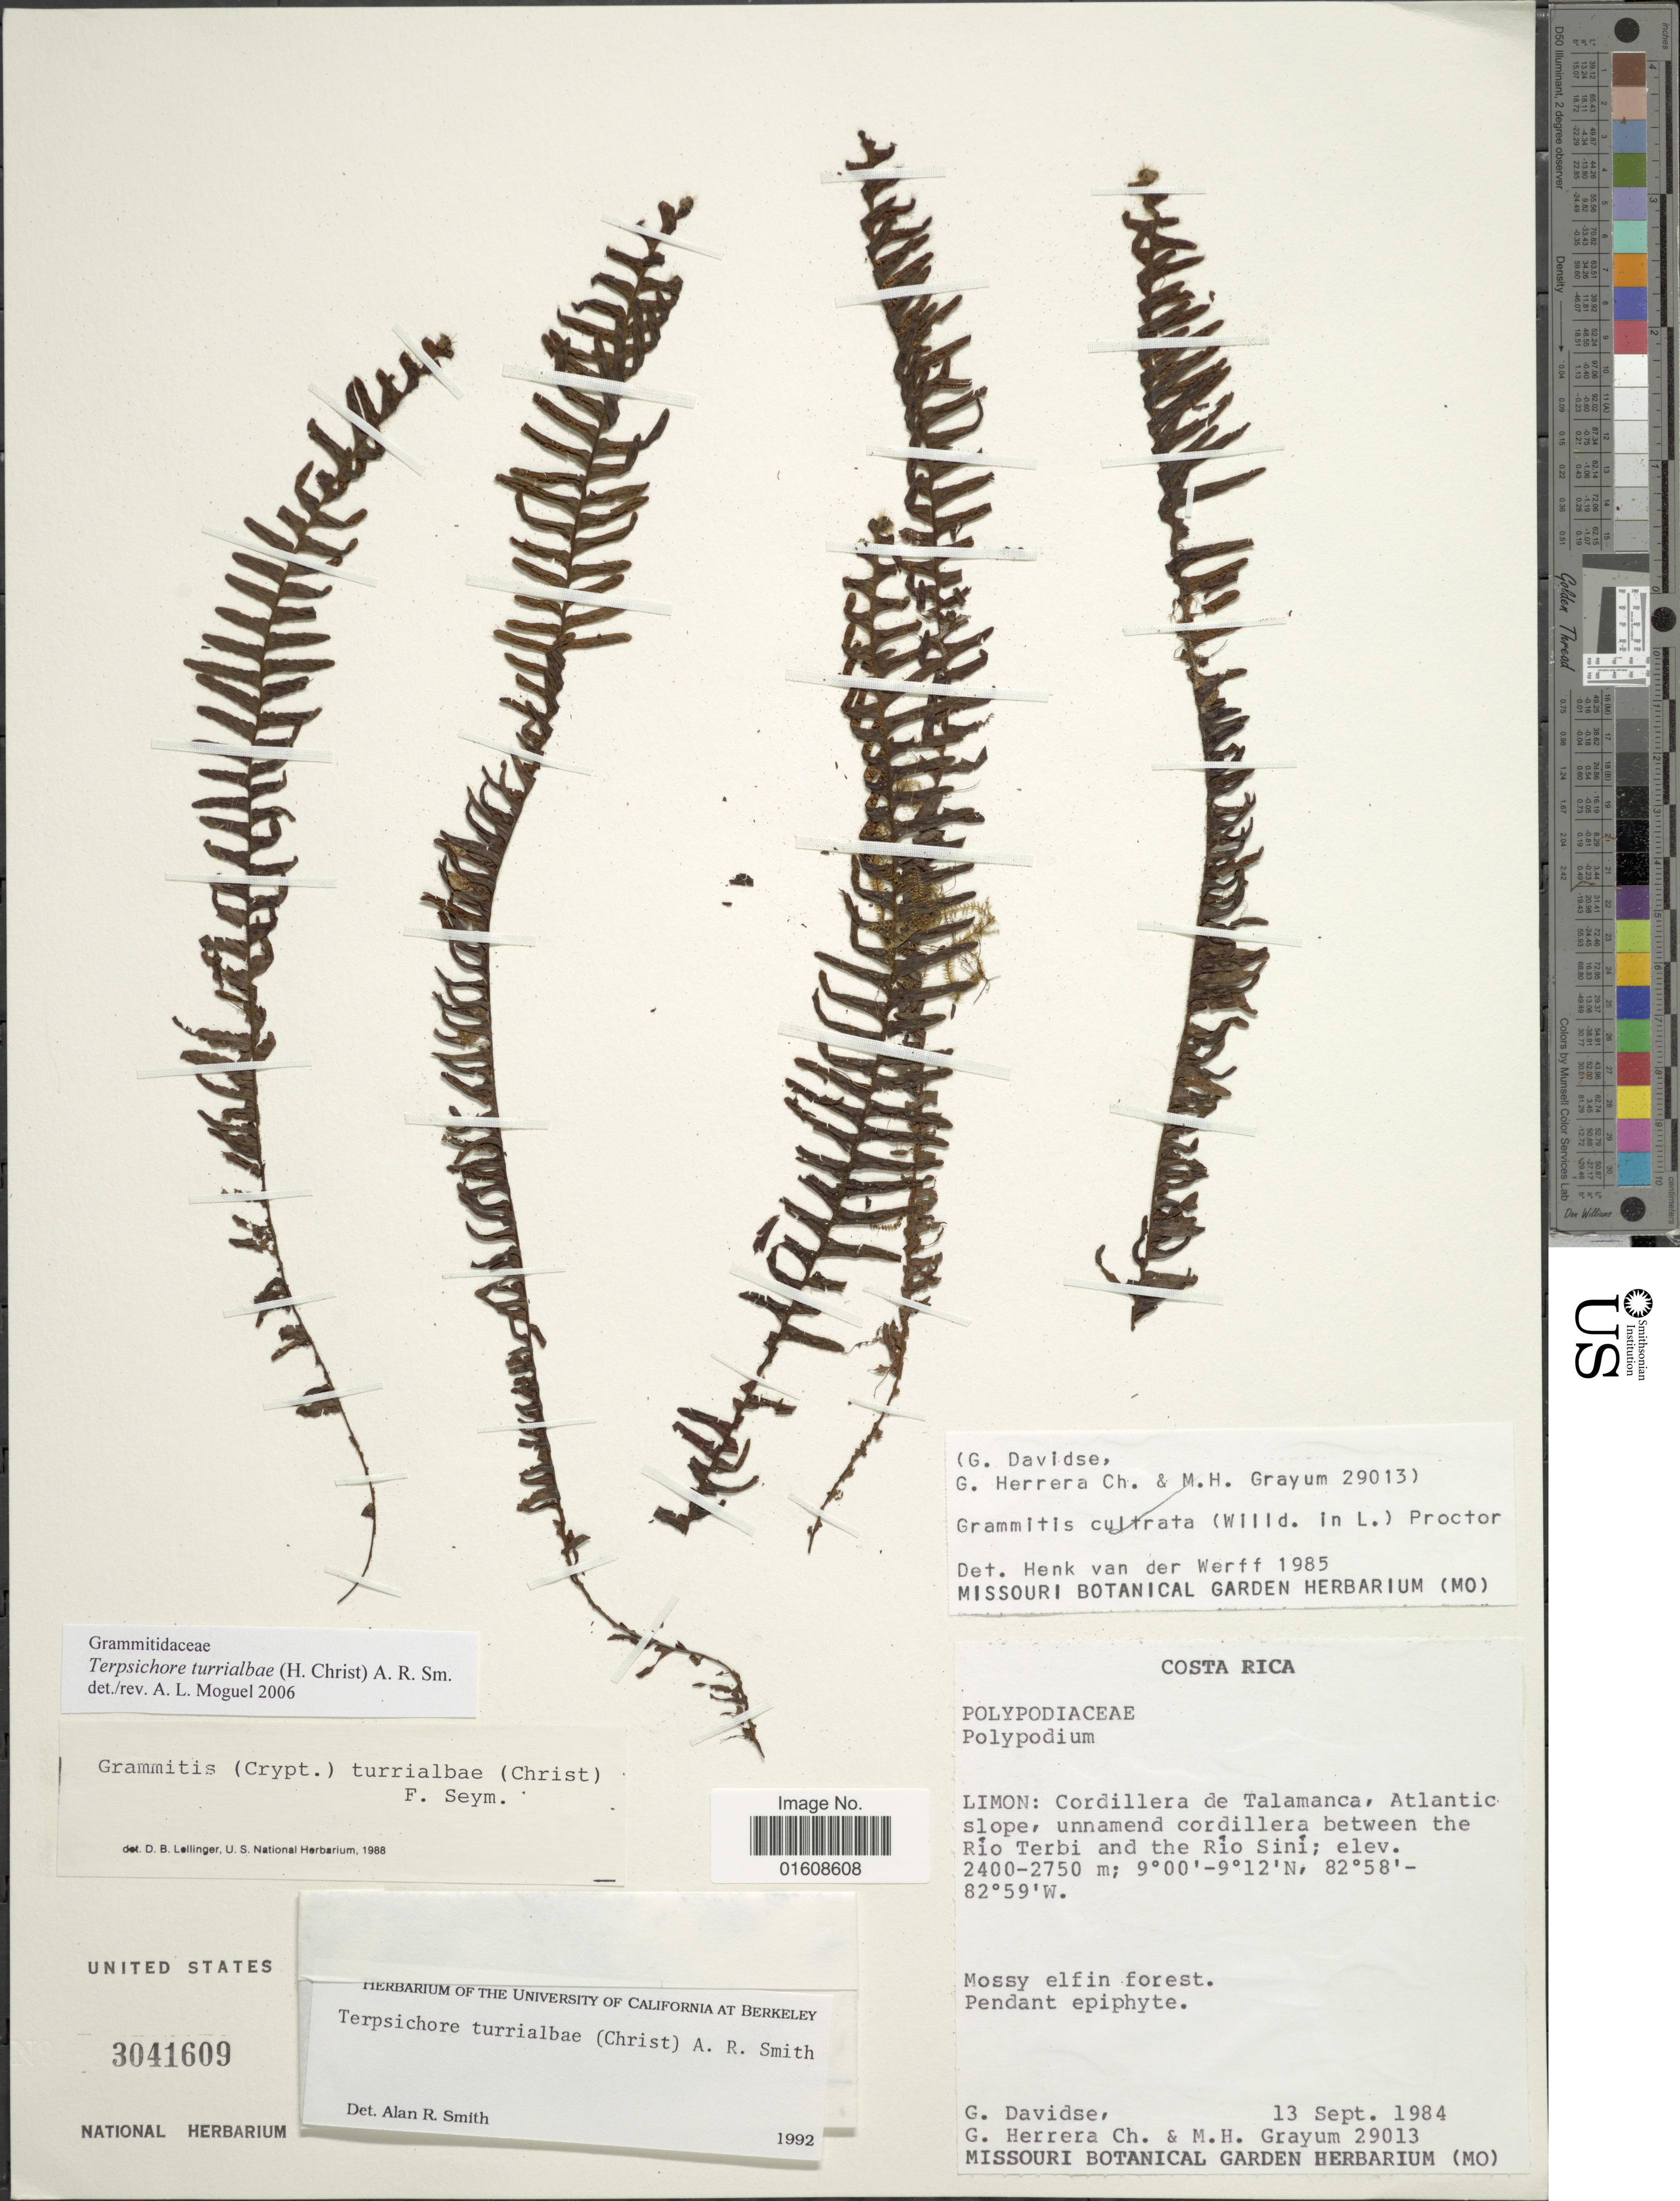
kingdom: Plantae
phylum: Tracheophyta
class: Polypodiopsida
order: Polypodiales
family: Polypodiaceae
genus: Alansmia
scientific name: Alansmia turrialbae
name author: (Christ) Moguel & M. Kessler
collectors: G. Davidse, G. Herrera Ch. & M. H. Grayum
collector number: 29013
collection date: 1984-09-13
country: Costa Rica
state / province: Limón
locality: Cordillera de Talamanca, Atlantic slope, unnamend cordillera between the Río Terbi and the Río Siní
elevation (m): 2400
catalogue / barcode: US 3041609